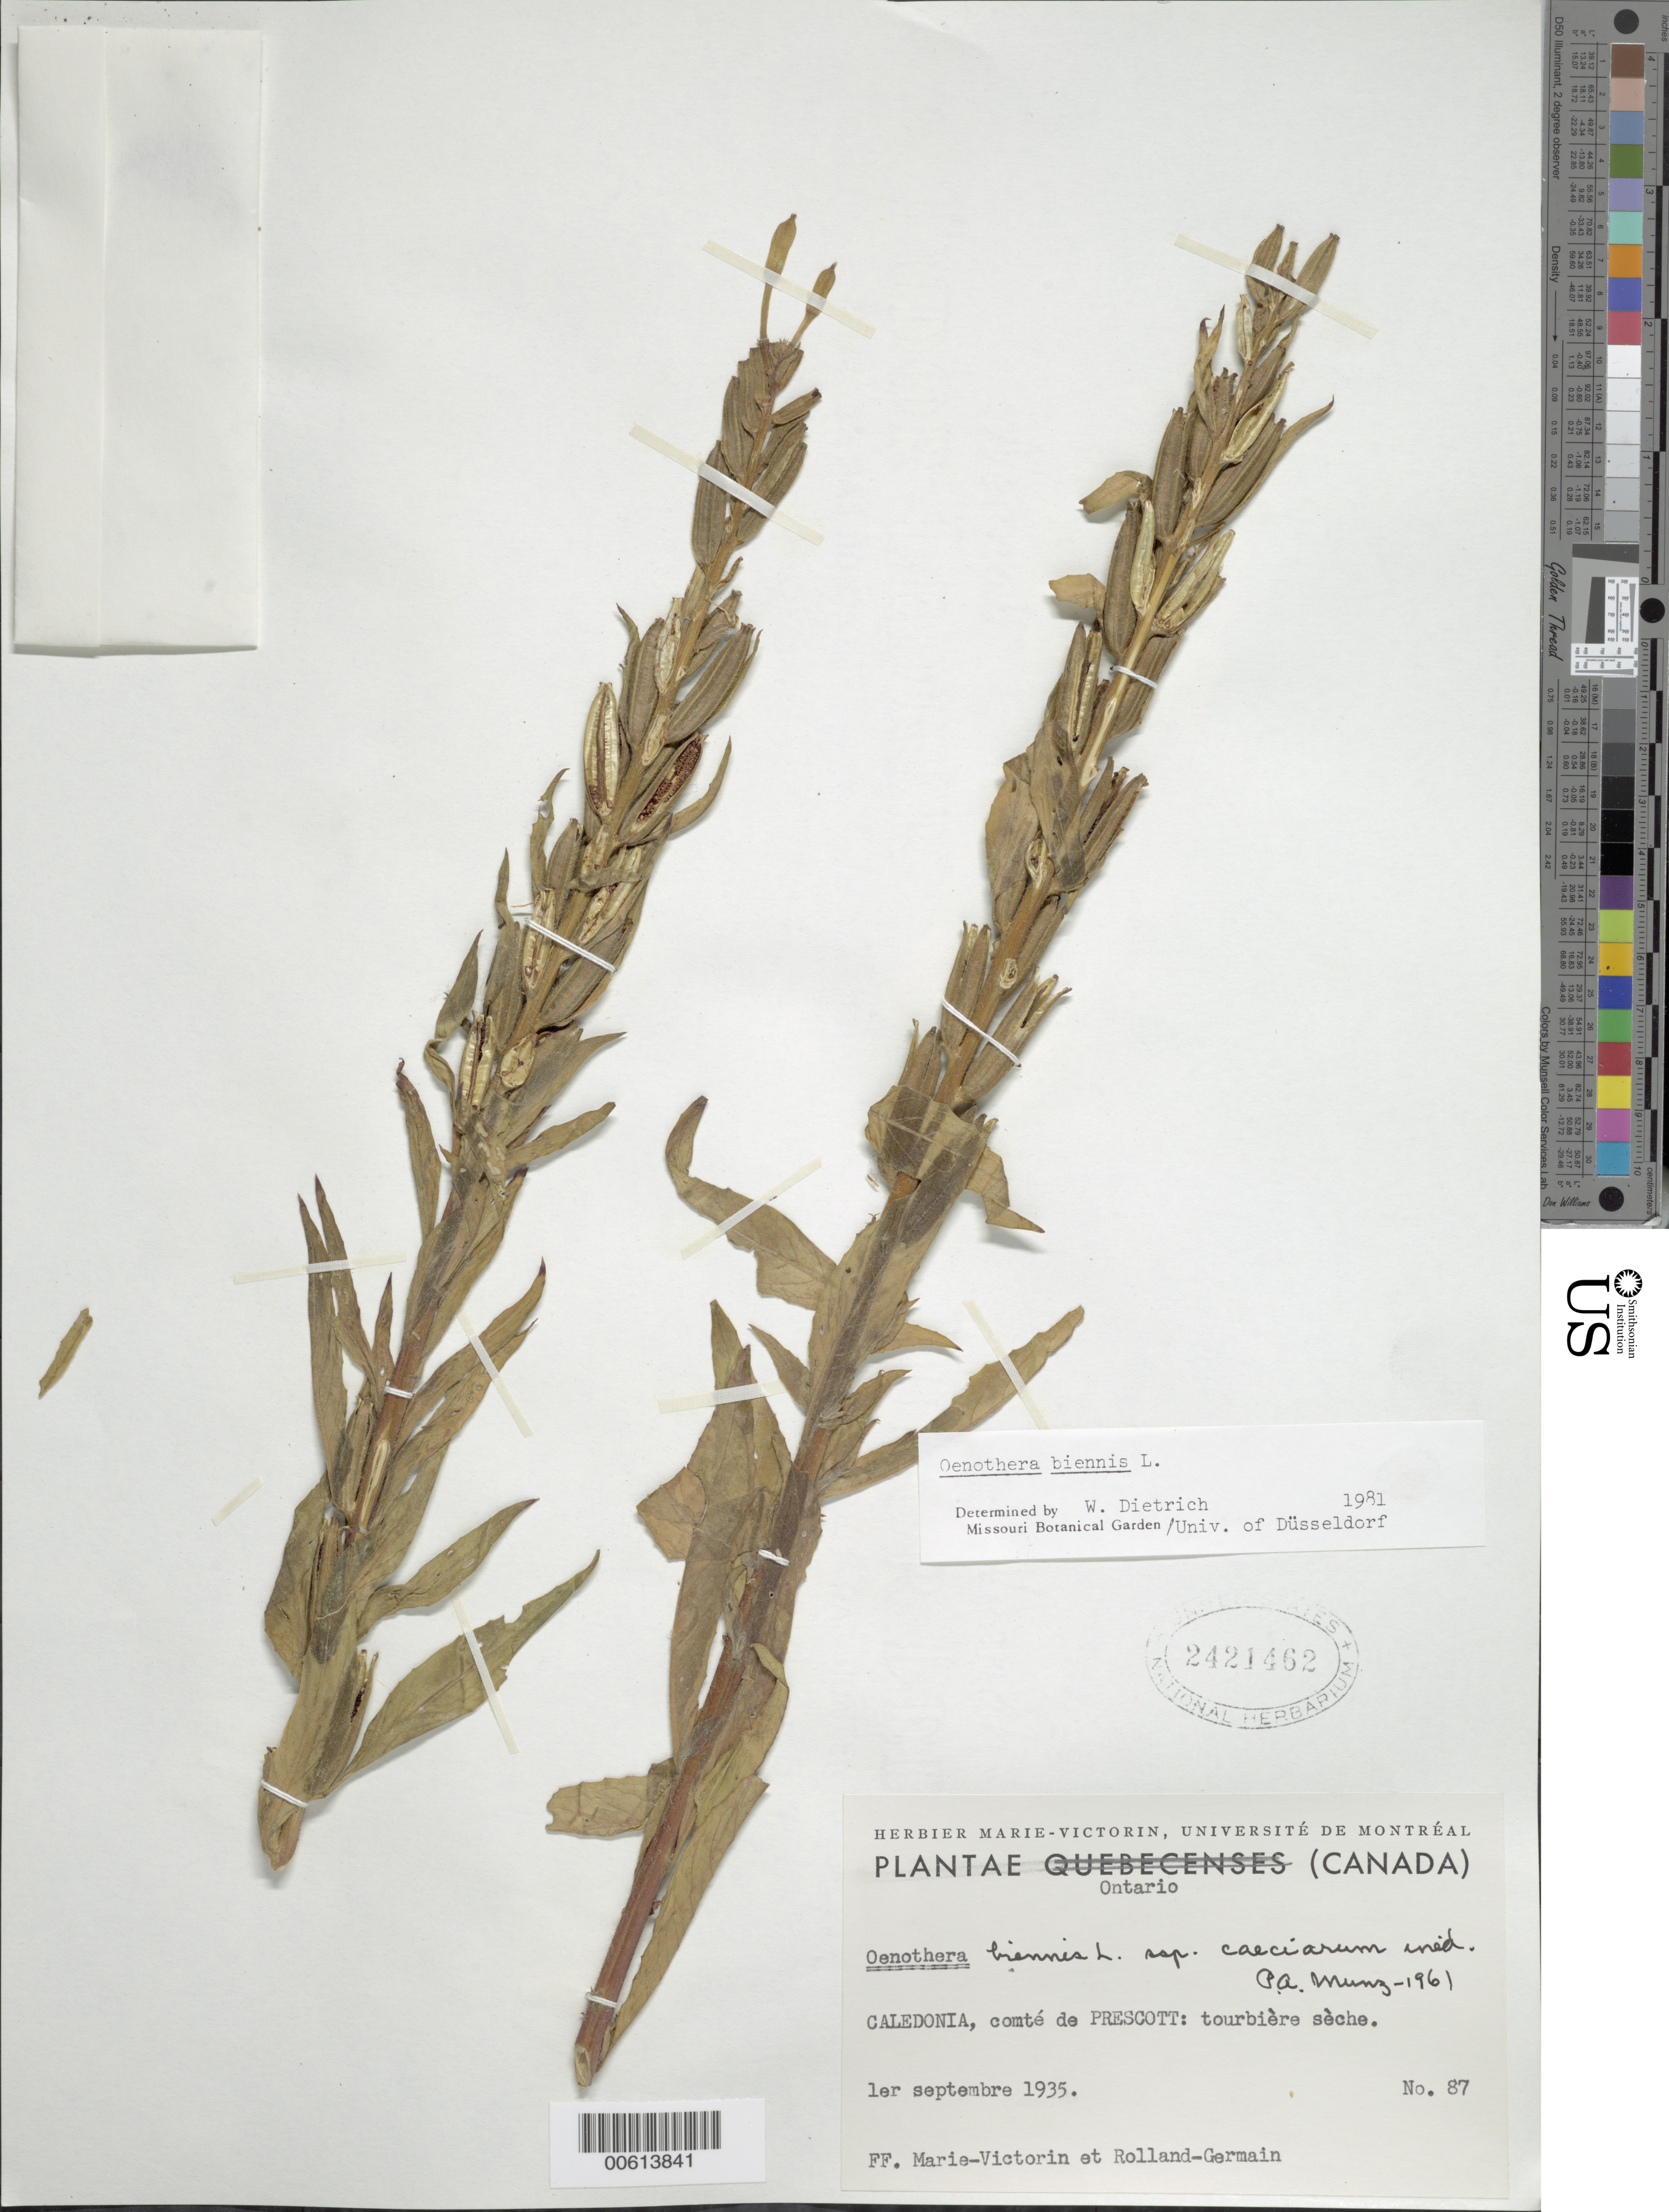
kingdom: Plantae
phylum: Tracheophyta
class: Magnoliopsida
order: Myrtales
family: Onagraceae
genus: Oenothera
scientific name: Oenothera biennis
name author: L.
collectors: Fr. Marie-Victorin & Rolland-Germain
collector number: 87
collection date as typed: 01 Sep 1935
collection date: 1935-09-01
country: Canada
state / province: Ontario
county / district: Prescott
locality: Caledonia, comte de Prescott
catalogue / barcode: US 2421462